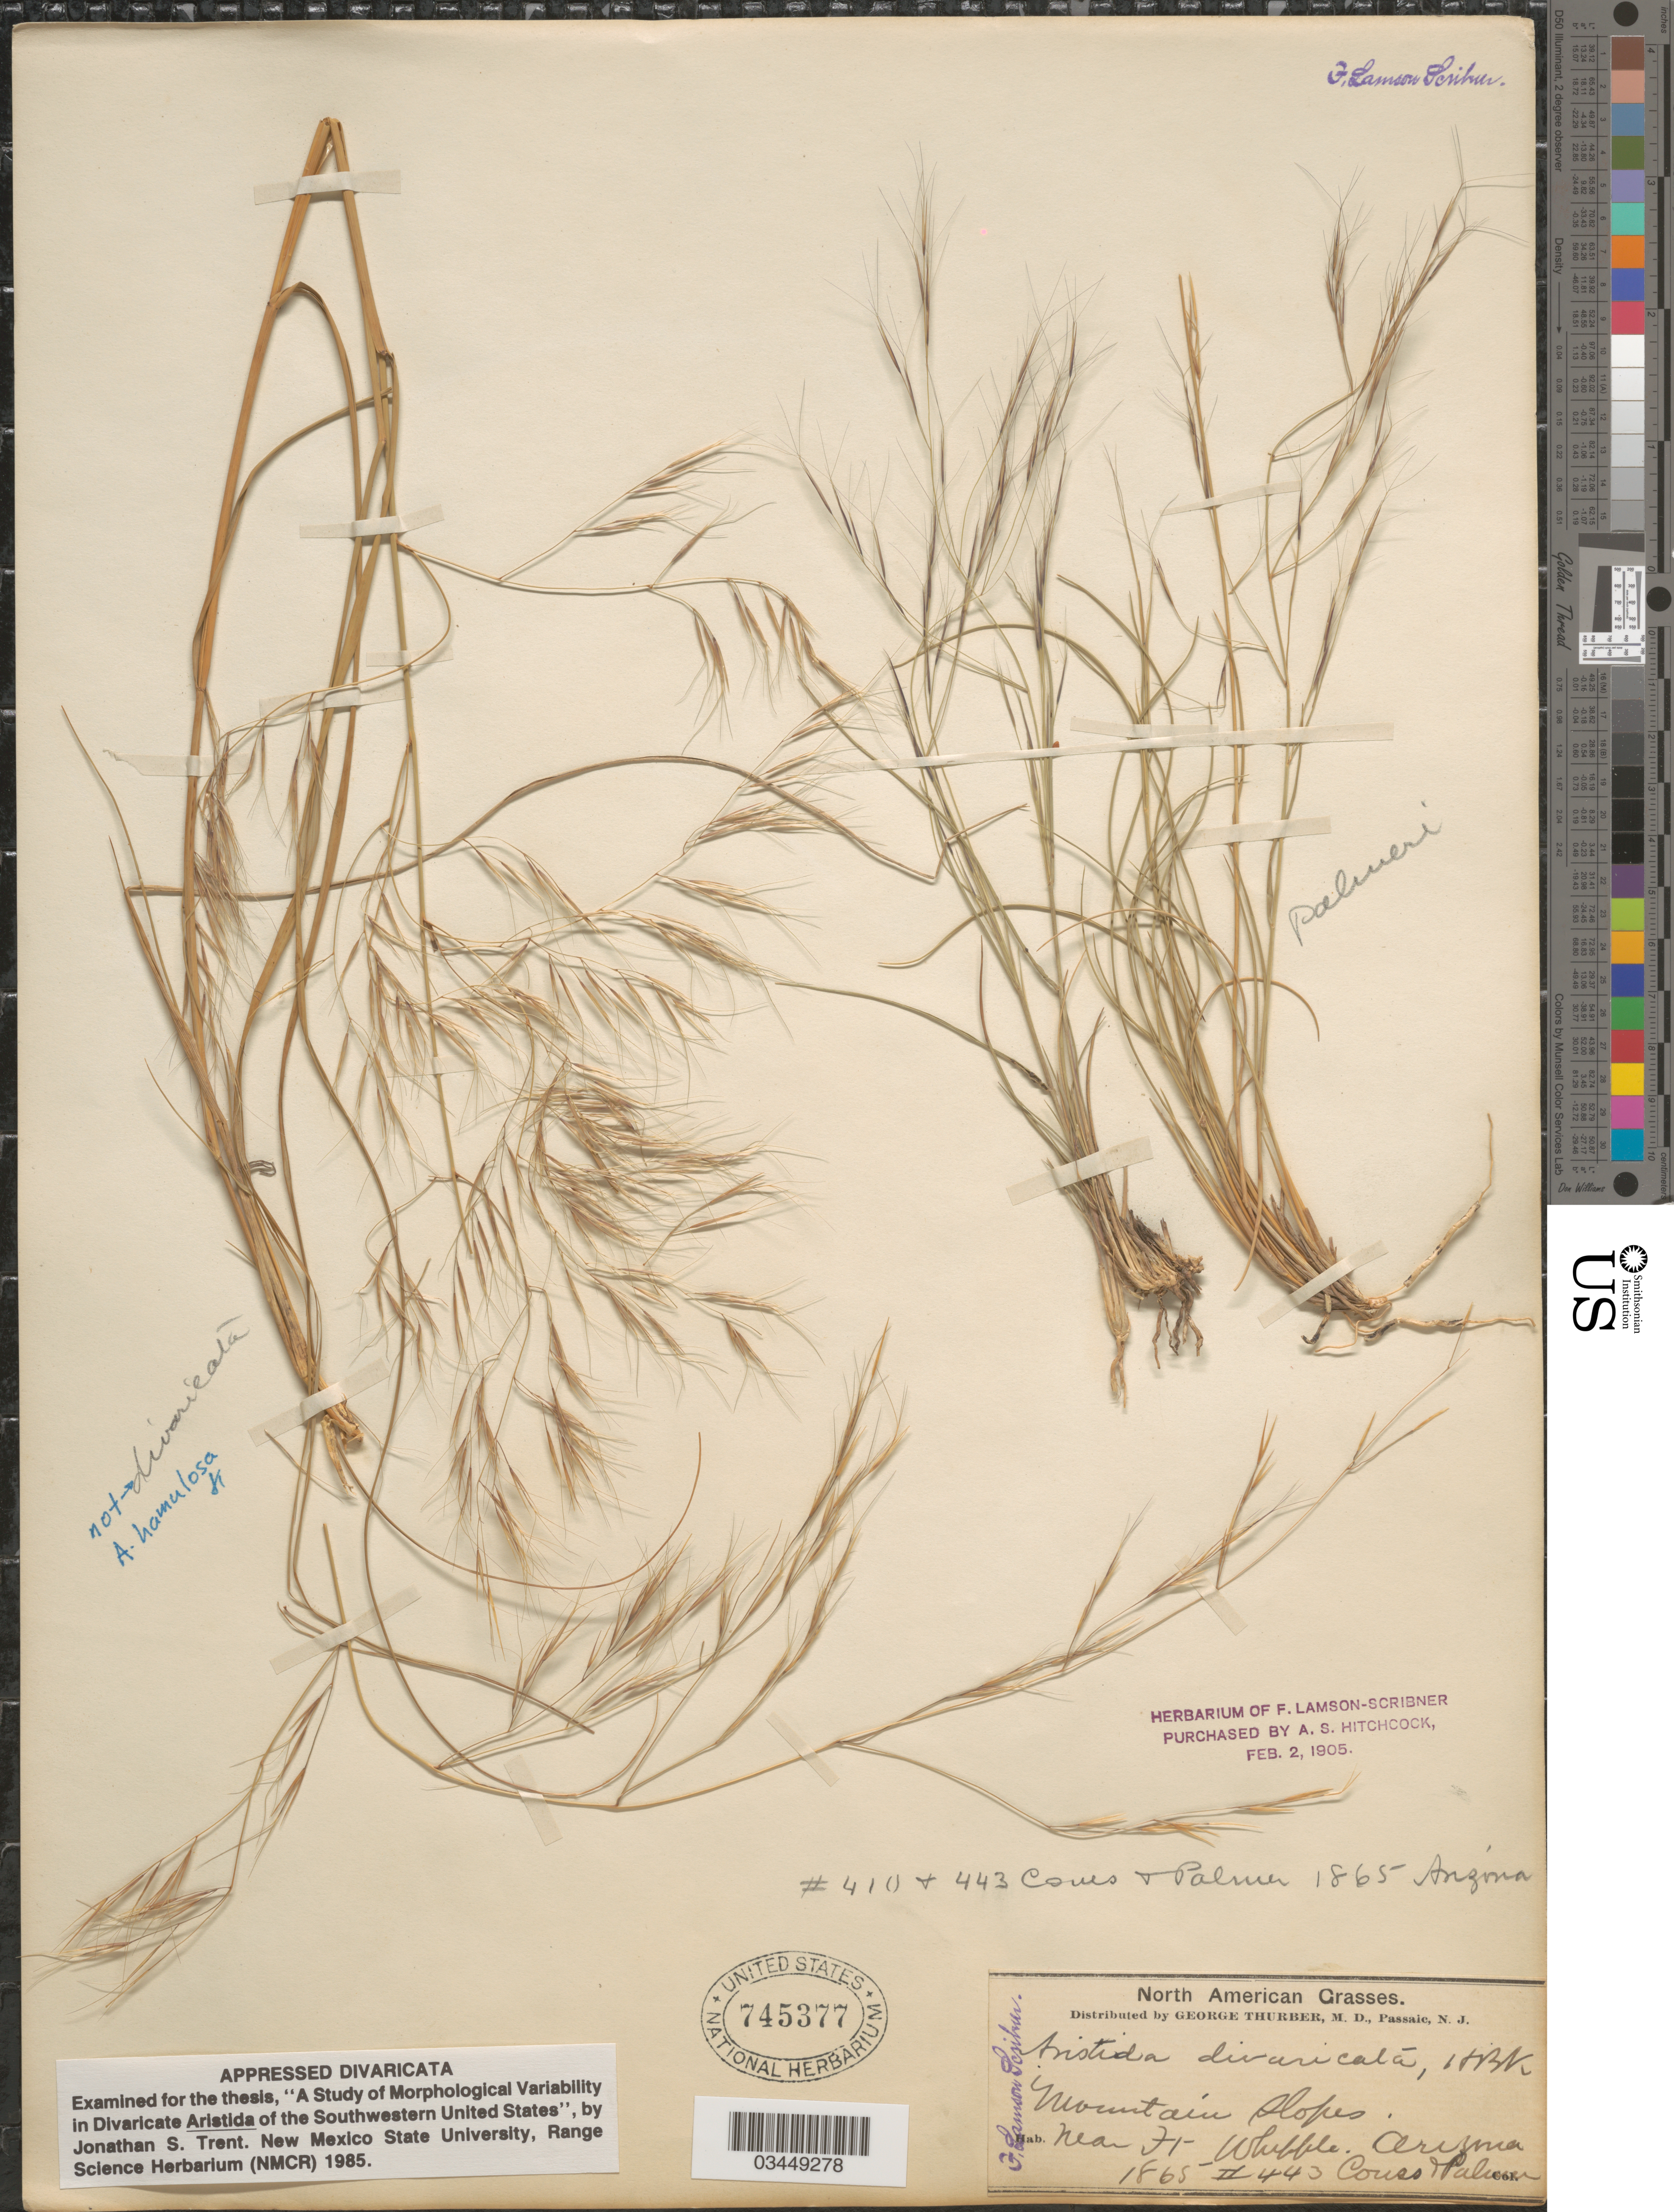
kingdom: Plantae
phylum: Tracheophyta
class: Liliopsida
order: Poales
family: Poaceae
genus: Aristida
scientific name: Aristida divaricata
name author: Humb. & Bonpl. ex Willd.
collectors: Coues & Palmer, --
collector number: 443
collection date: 1865-02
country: United States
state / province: Arizona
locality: Mountain slopes. Near Ft Whipple.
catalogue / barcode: US 745377